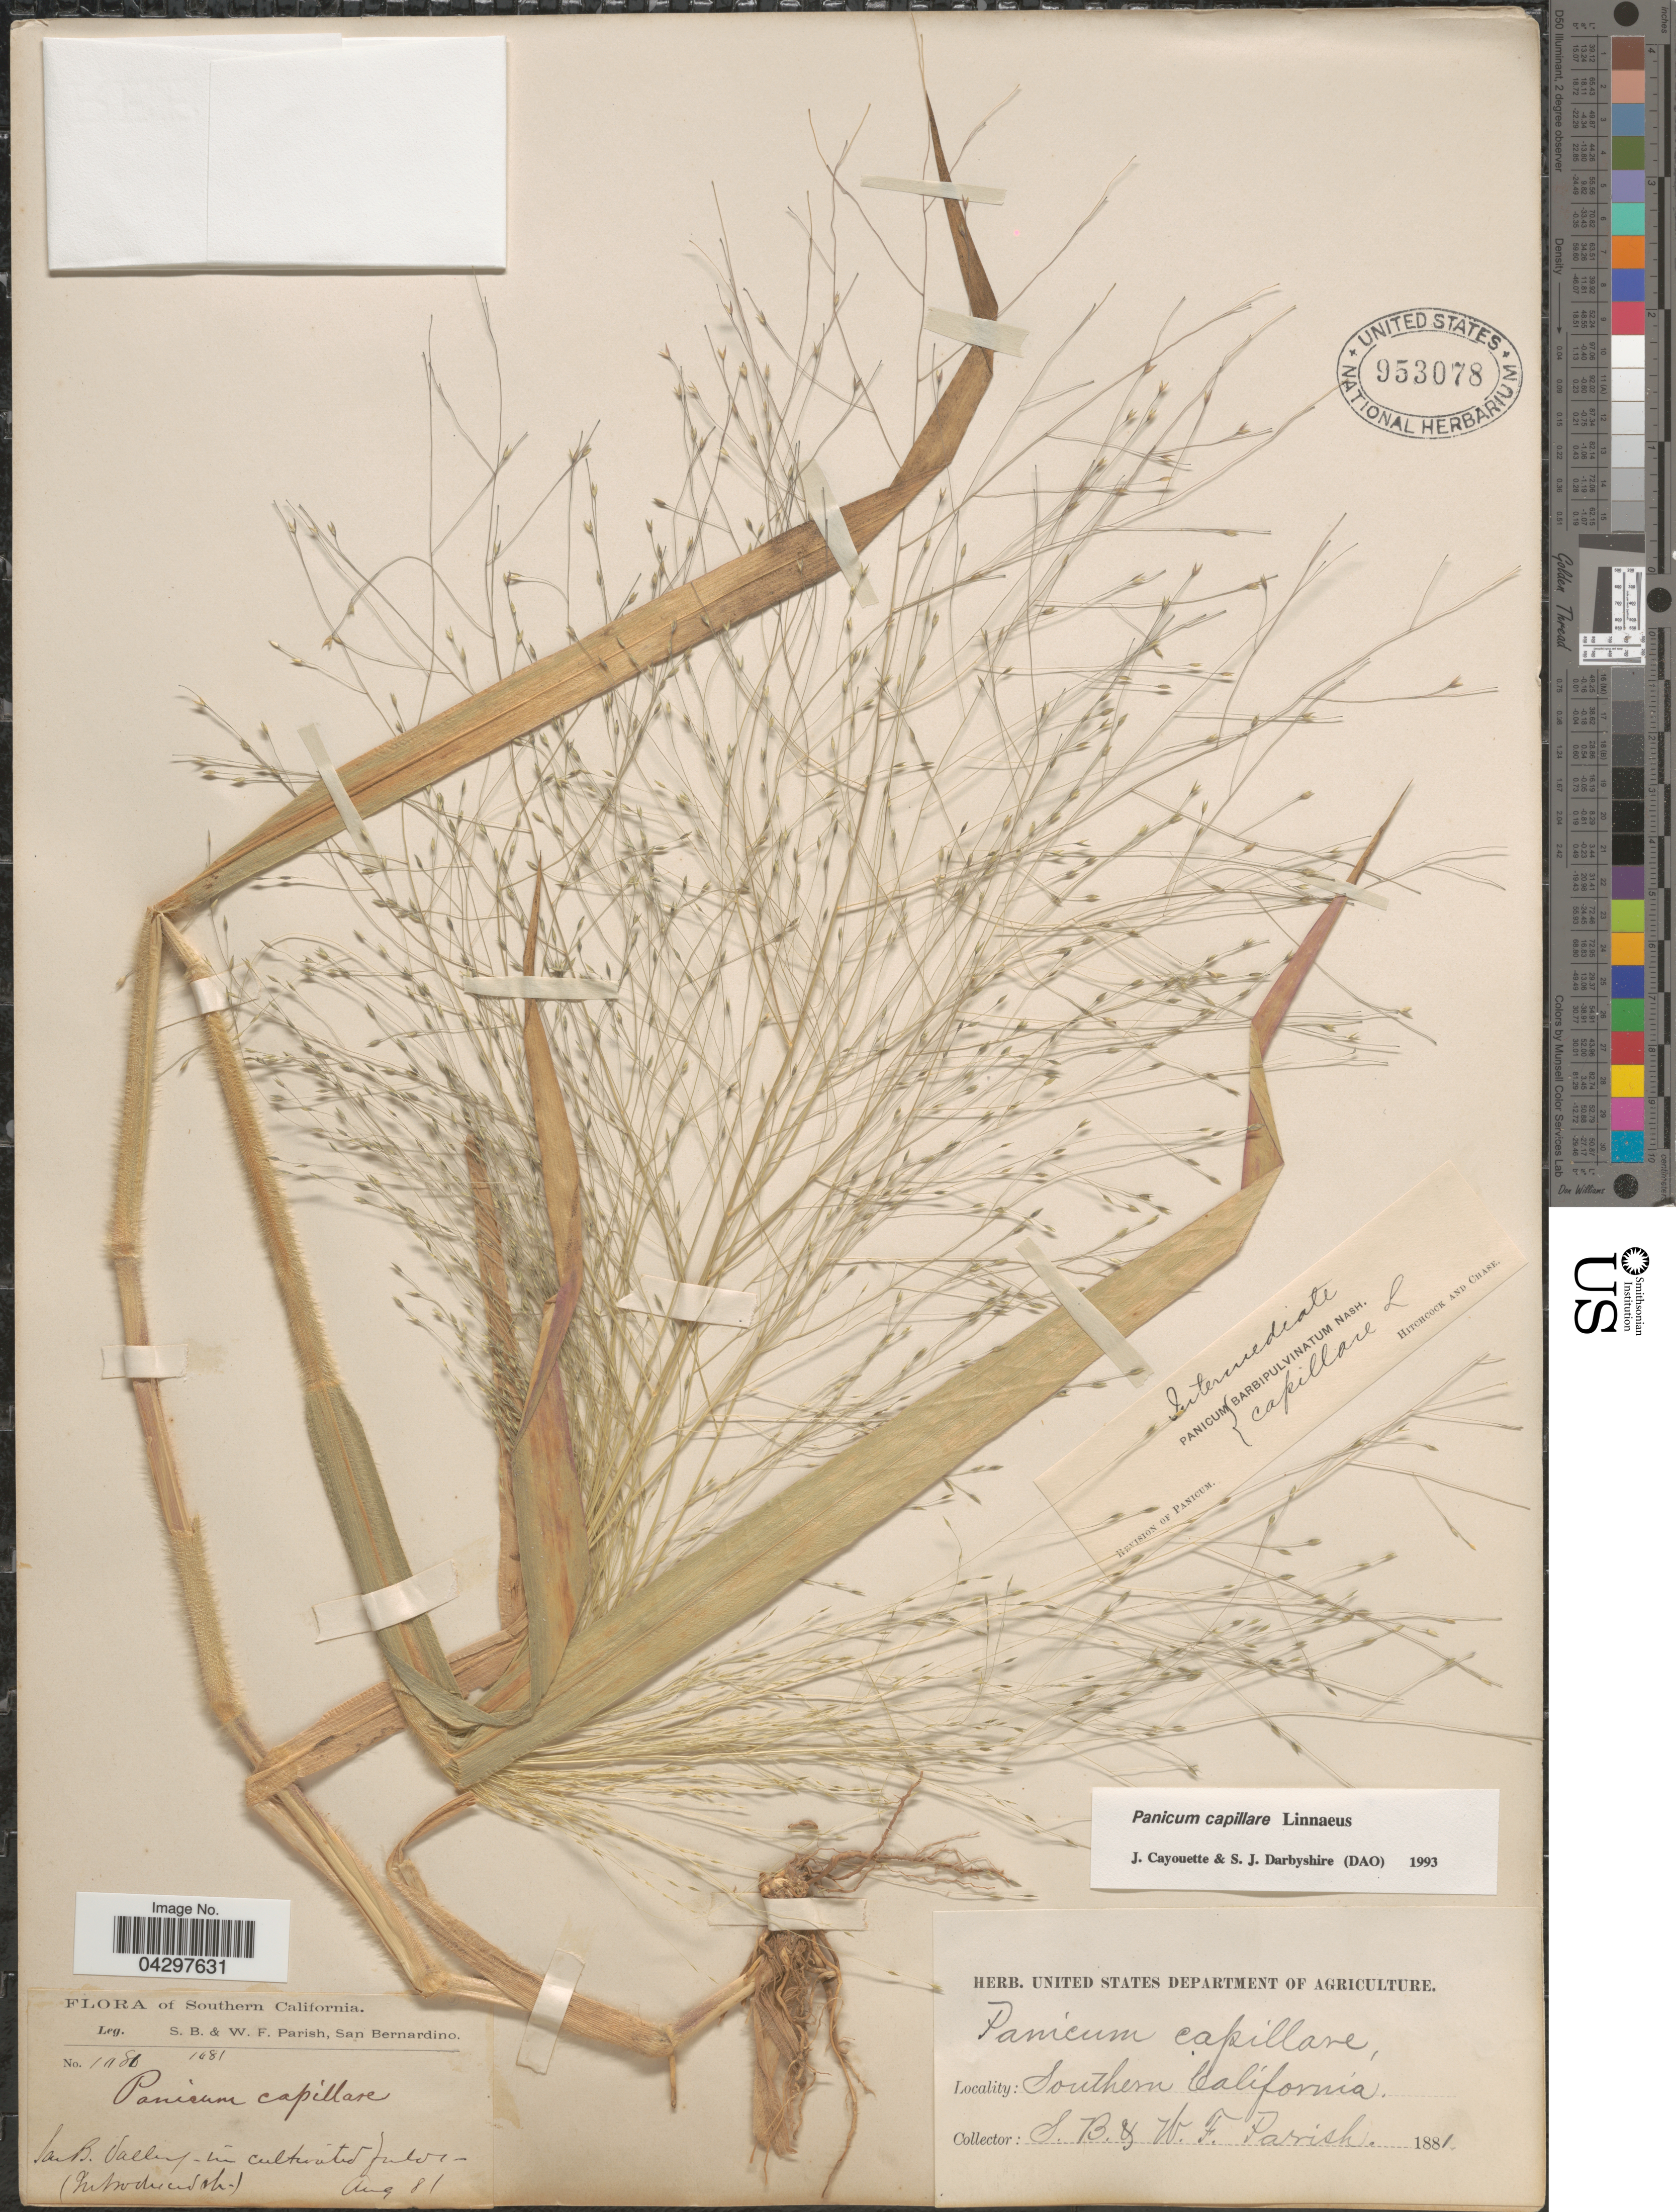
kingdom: Plantae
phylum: Tracheophyta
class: Liliopsida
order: Poales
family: Poaceae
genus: Panicum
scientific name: Panicum capillare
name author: L.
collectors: S. B. Parish & W. F. Parish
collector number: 1681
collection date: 1881-08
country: United States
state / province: California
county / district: San Bernardino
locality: San B. Valley. in cultivated fields. Southern California.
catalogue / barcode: US 953078